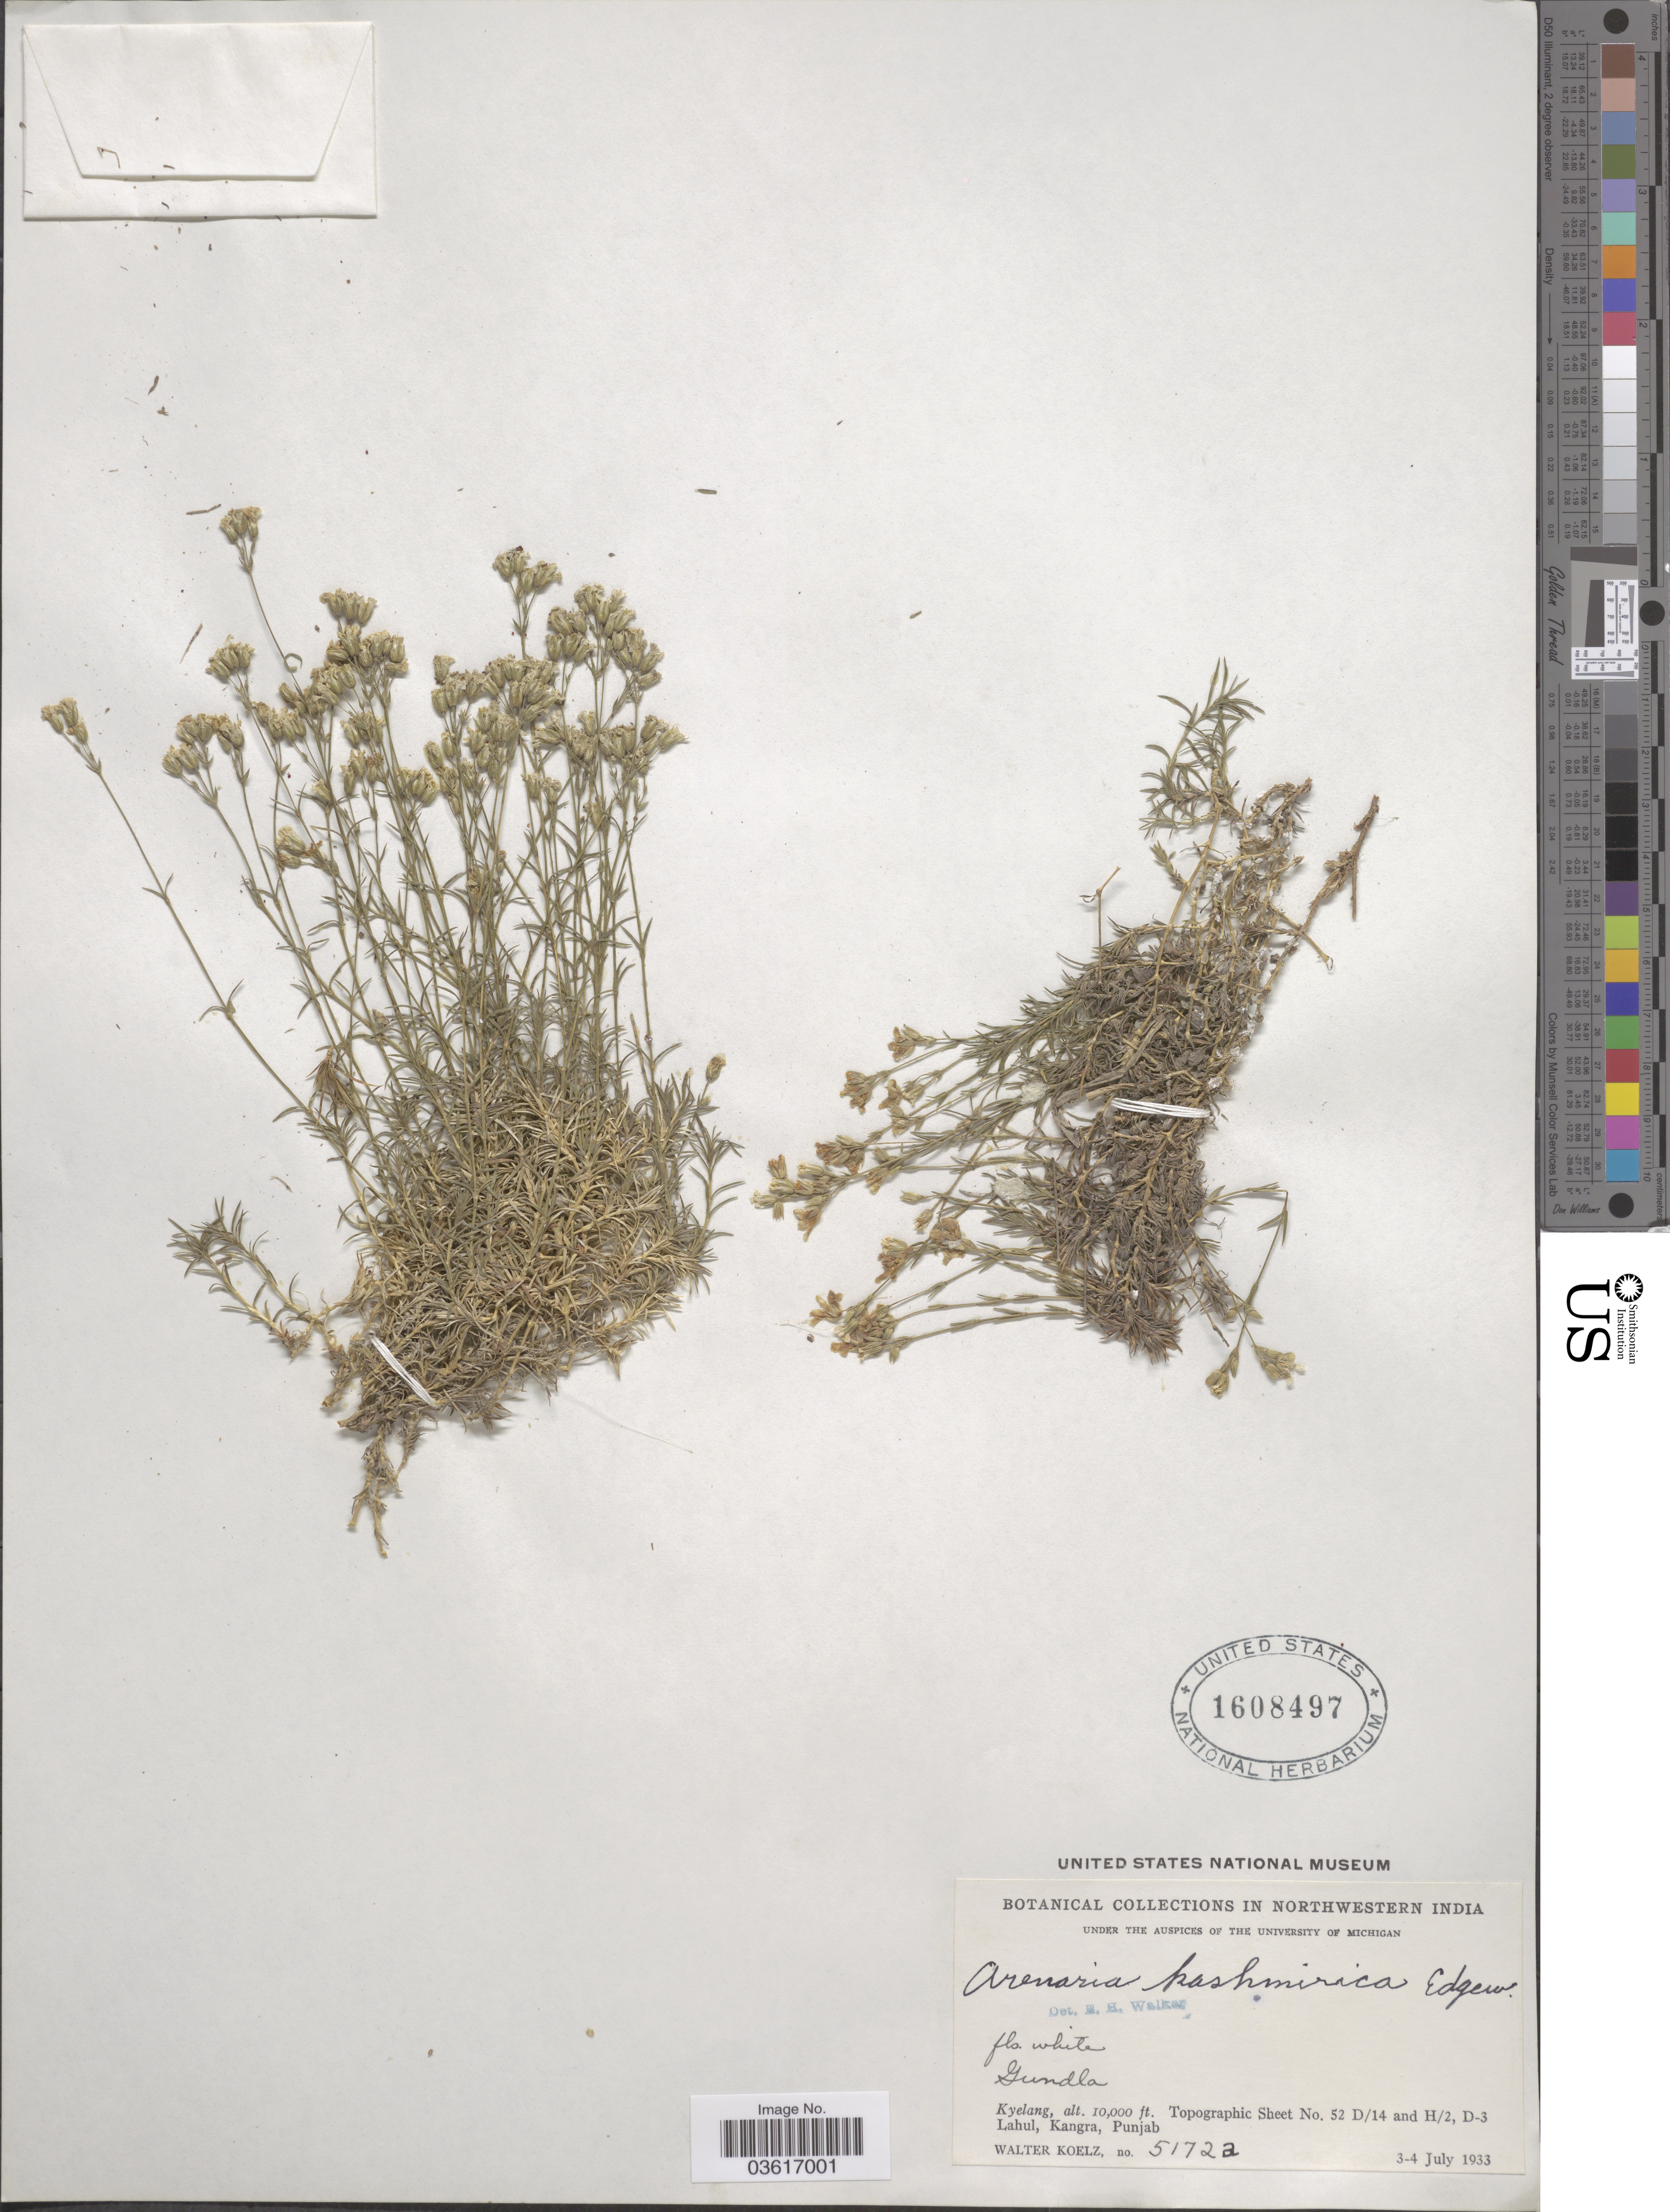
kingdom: Plantae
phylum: Tracheophyta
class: Magnoliopsida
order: Caryophyllales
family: Caryophyllaceae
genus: Minuartia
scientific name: Minuartia kashmirica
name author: (Edgew. & Hook. f.) Mattf.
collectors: W. N. Koelz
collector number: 5172a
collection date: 1933-07-03/1933-07-04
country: India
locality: Northwestern India. Kyelang, Topographic Sheet No. 52 D/14 and H/2, D-3, Lahul, Kangra, Punjab. Gundla.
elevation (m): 3048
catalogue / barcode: US 1608497